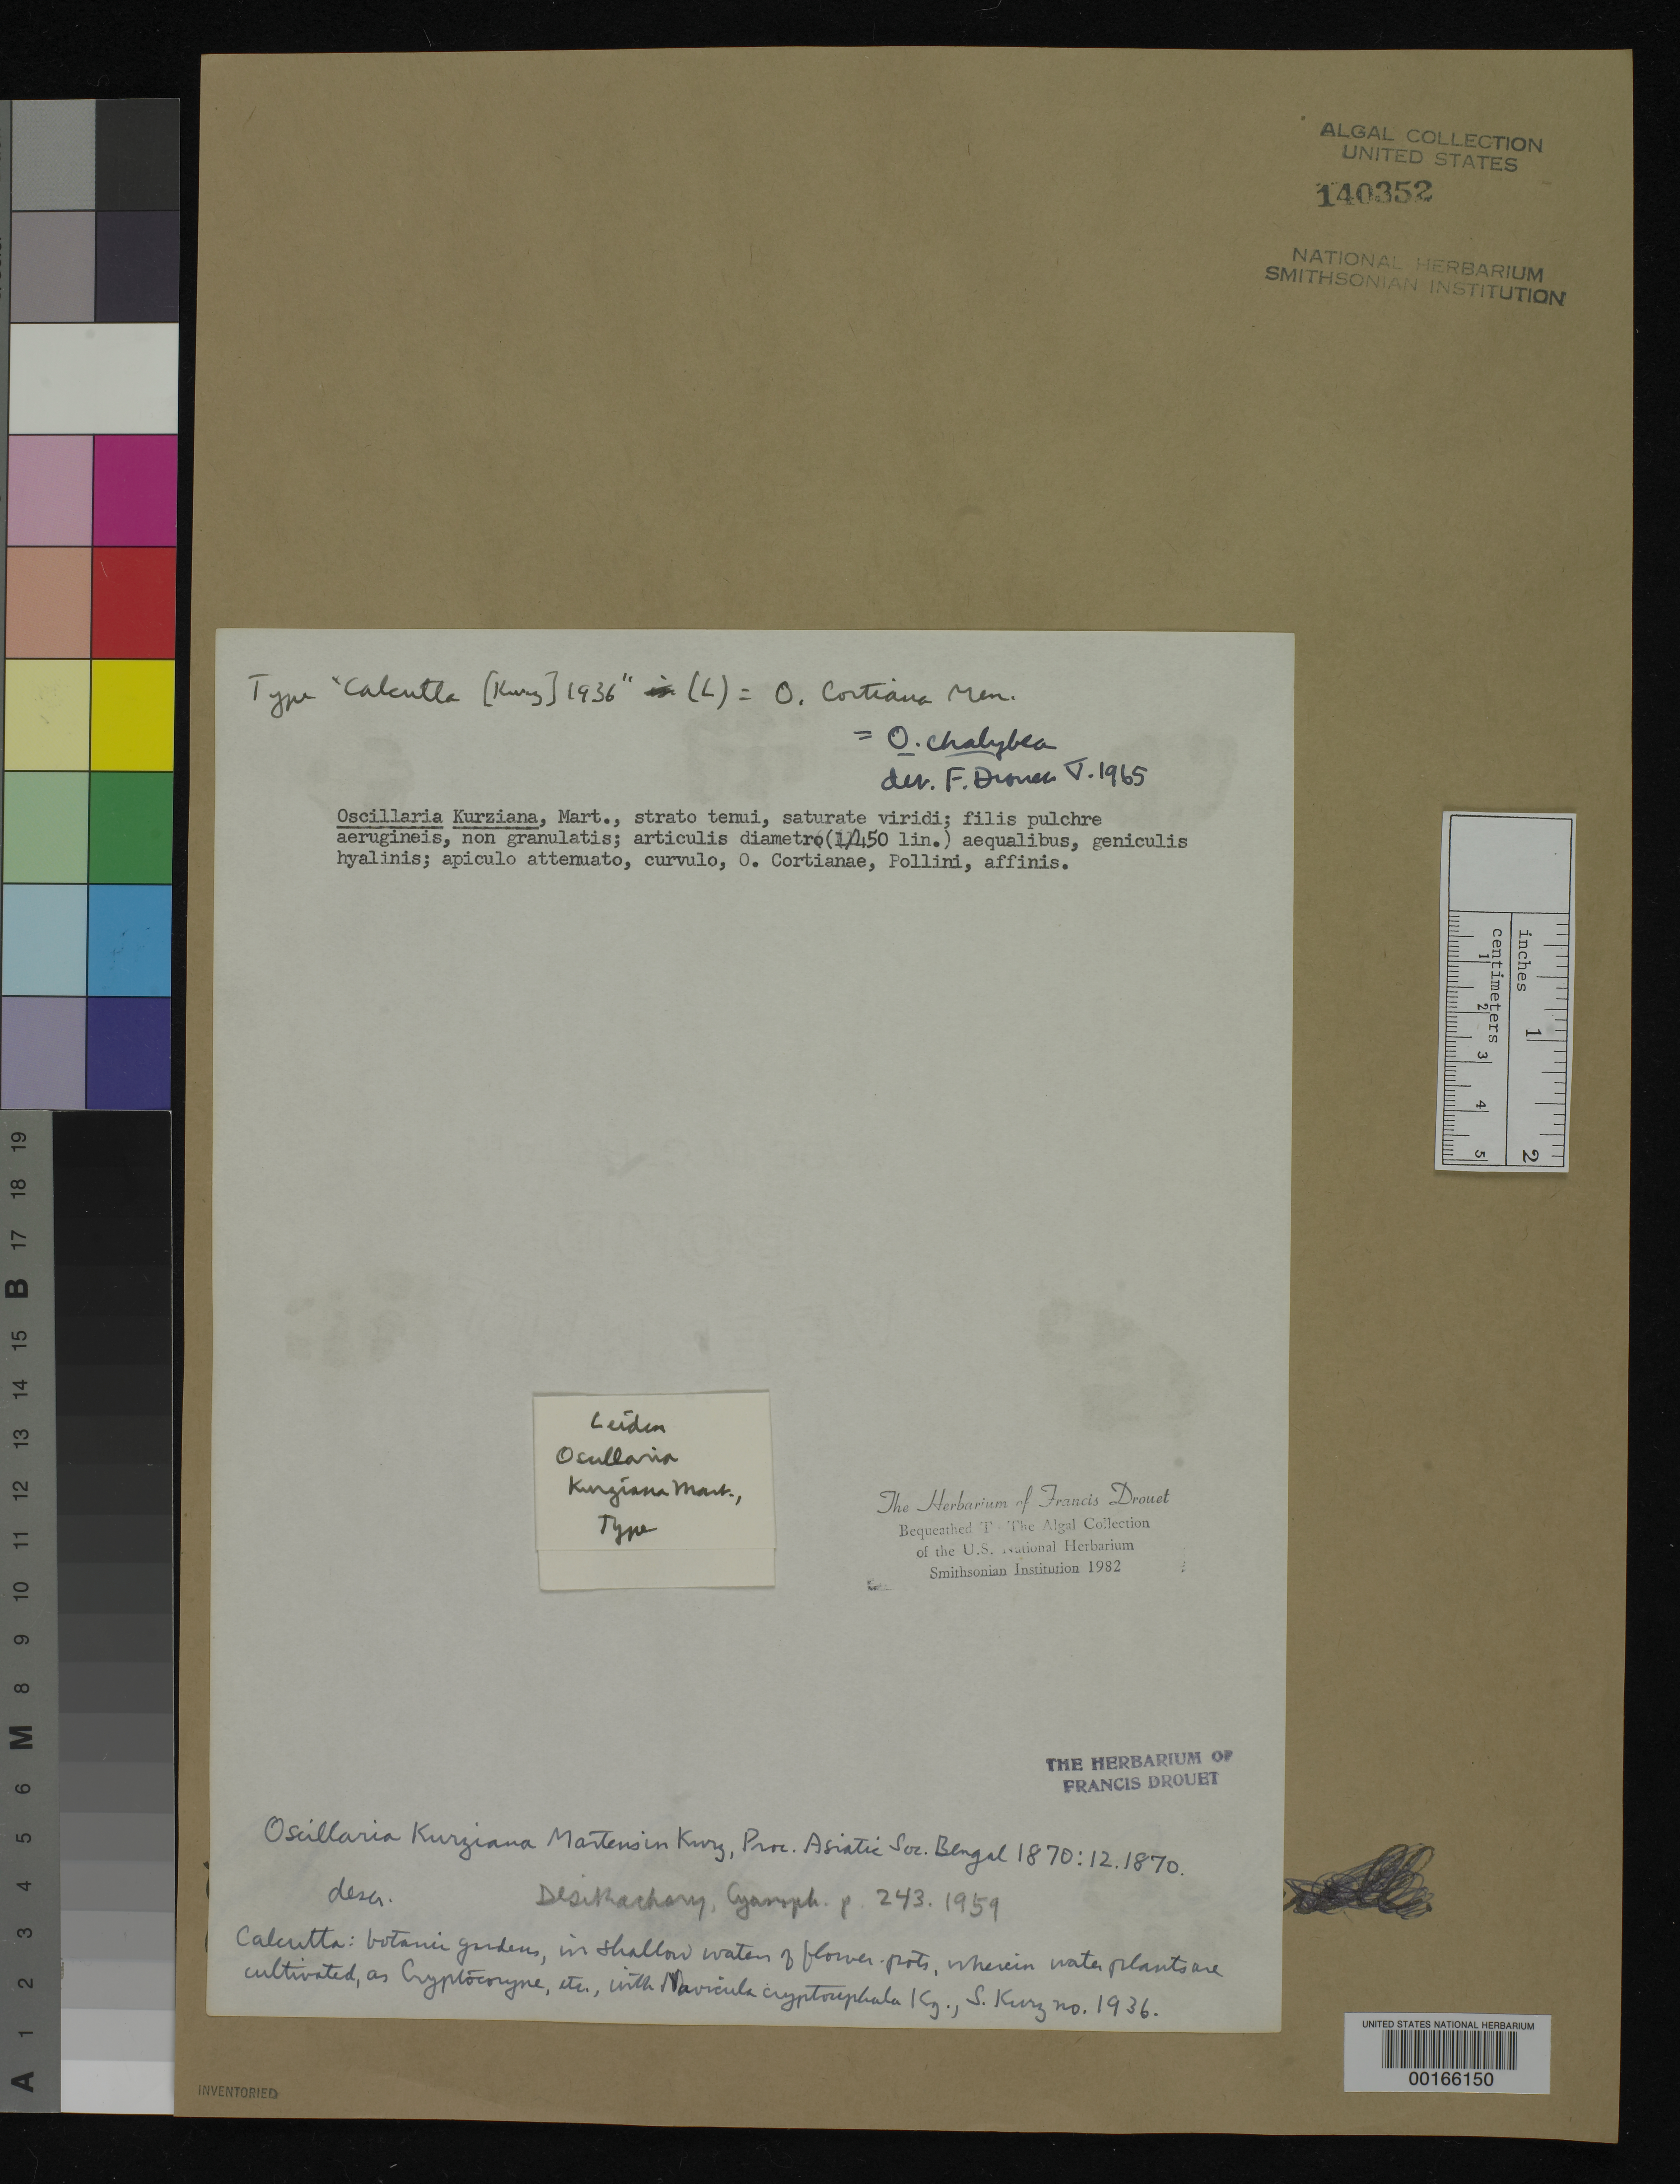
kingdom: Bacteria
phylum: Cyanobacteria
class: Cyanobacteriia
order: Cyanobacteriales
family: Oscillatoriaceae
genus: Oscillatoria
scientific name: Oscillatoria kurziana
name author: G. Martens in Kurz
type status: Isotype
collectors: W. Kurz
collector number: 1936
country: India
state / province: West Bengal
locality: Calcutta, Botanic Gardens.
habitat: In shallow water of flower-pots.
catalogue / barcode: US 140352